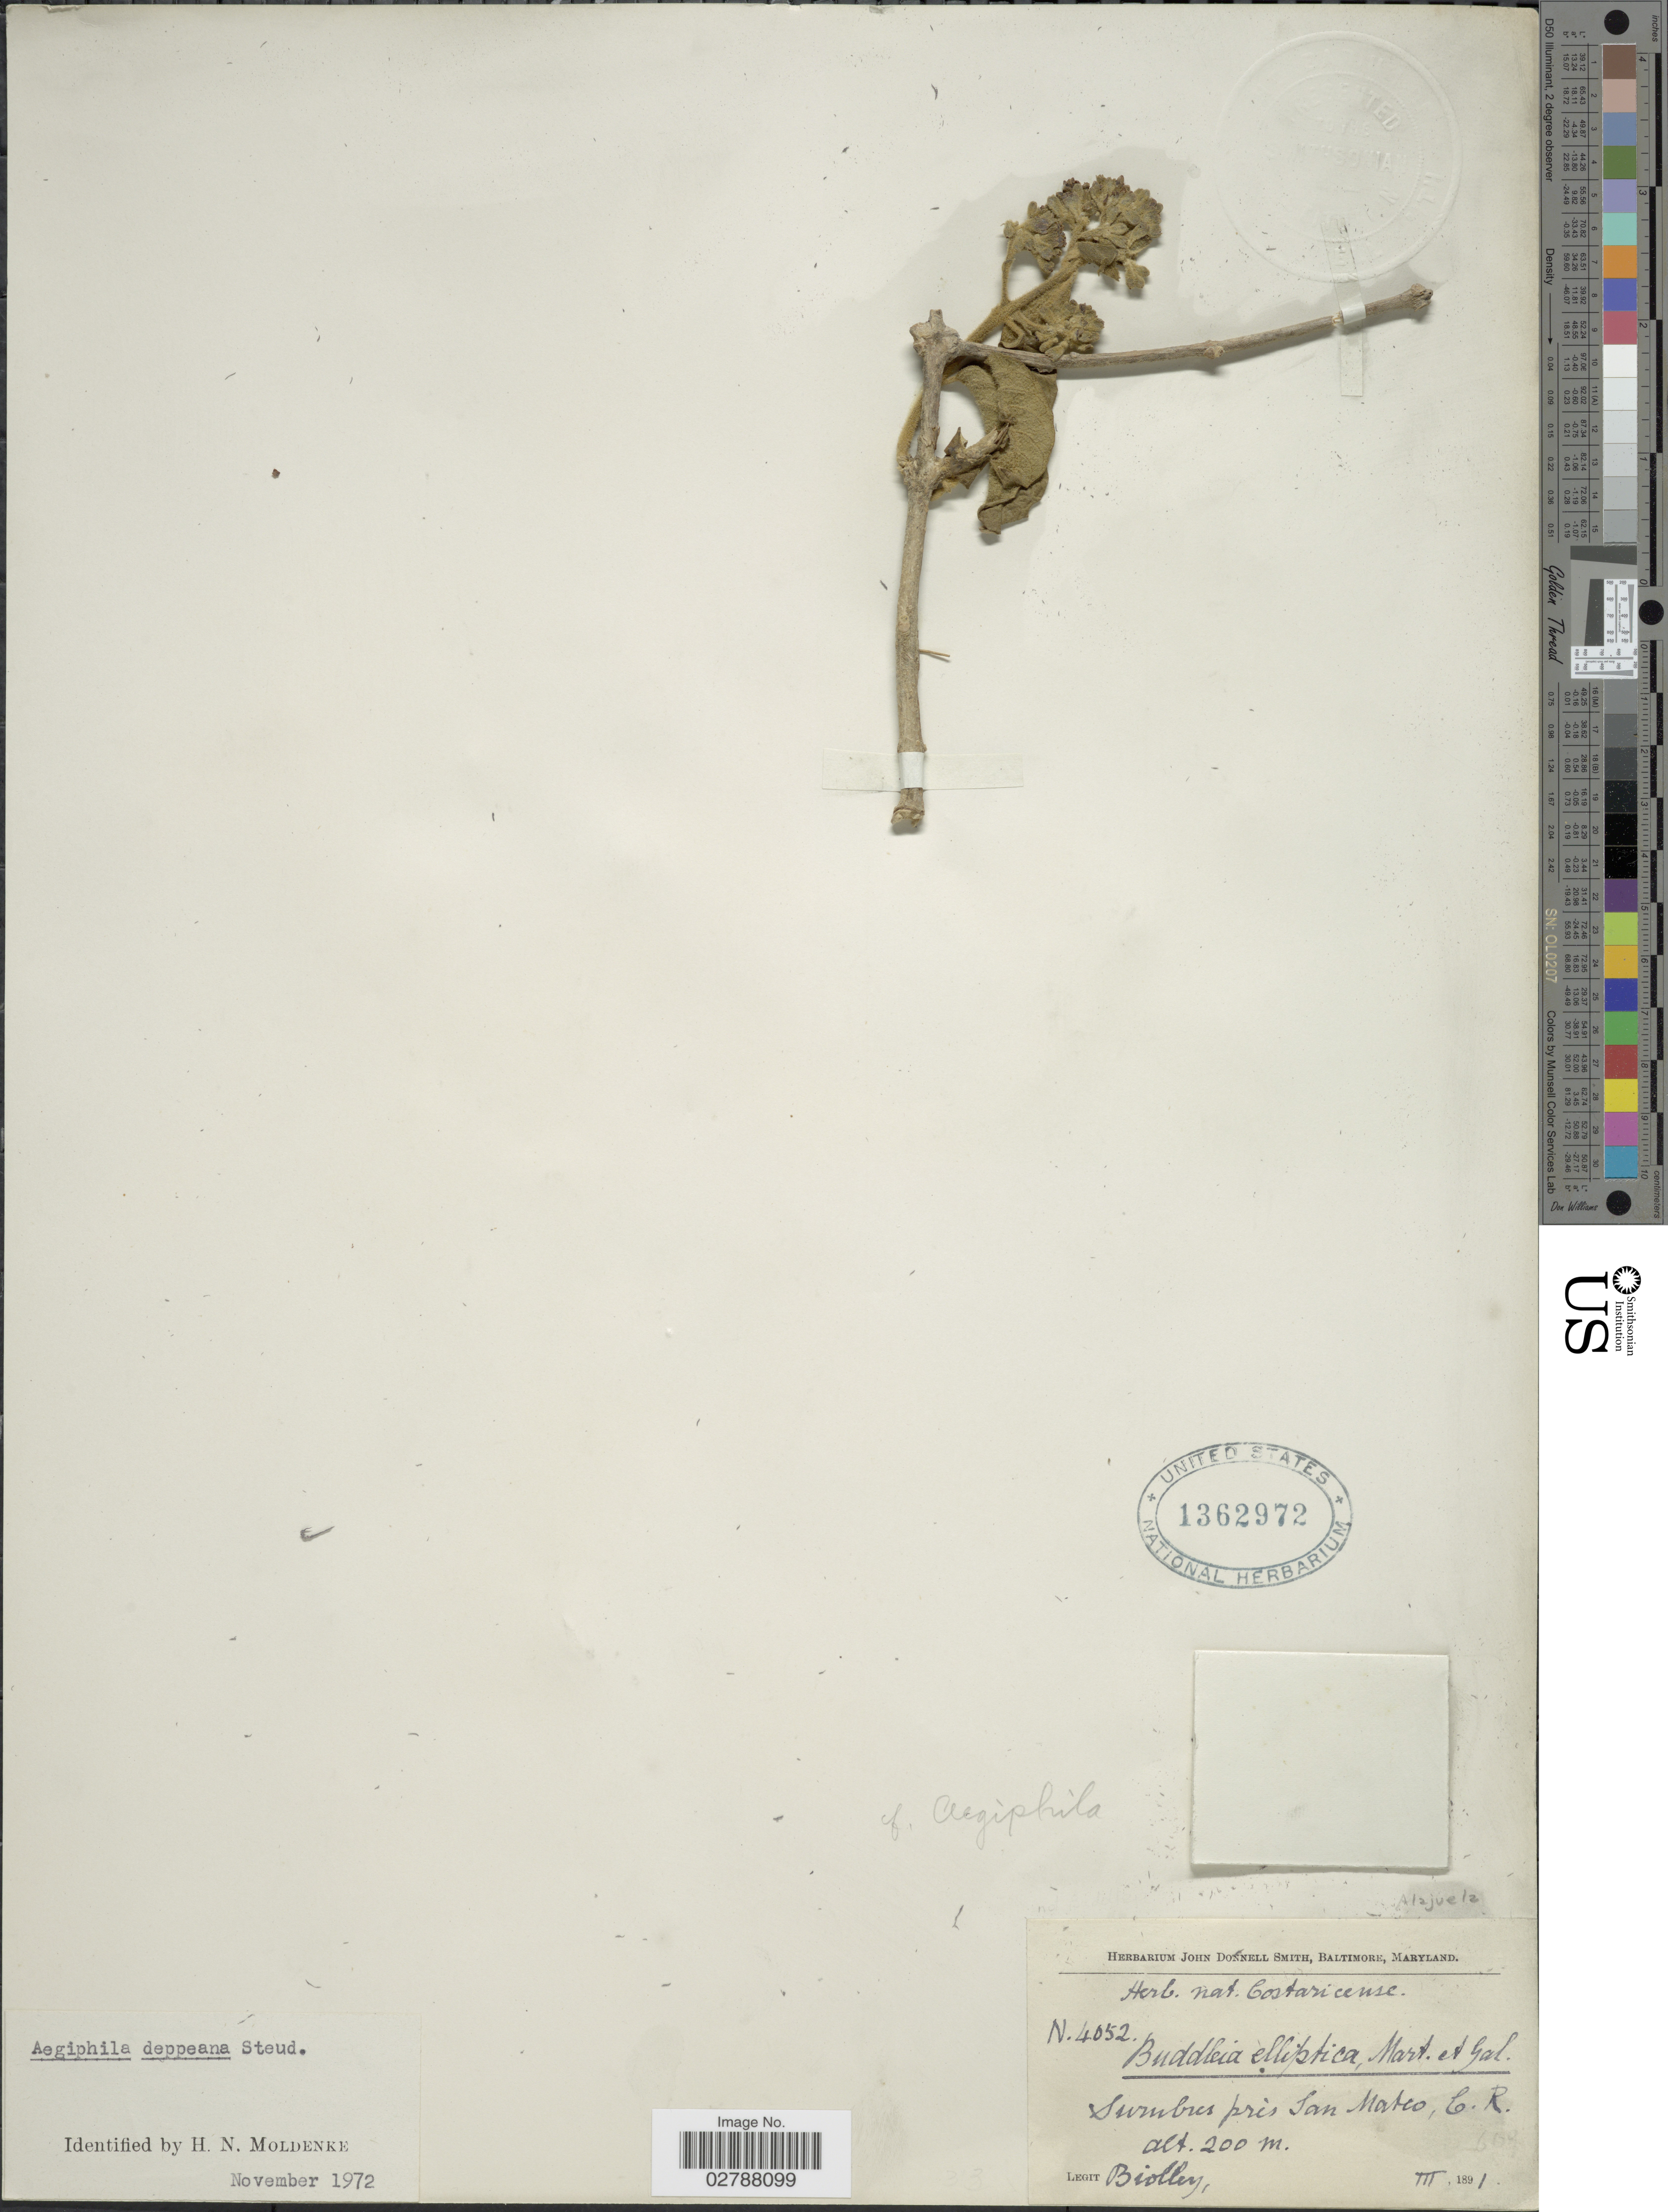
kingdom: Plantae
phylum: Tracheophyta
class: Magnoliopsida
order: Lamiales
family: Lamiaceae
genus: Aegiphila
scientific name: Aegiphila deppeana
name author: Steud.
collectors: Biolley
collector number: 4052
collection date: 1891-03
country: Costa Rica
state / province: Alajuela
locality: Swinbus près San Mateo.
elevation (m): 200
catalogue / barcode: US 1362972